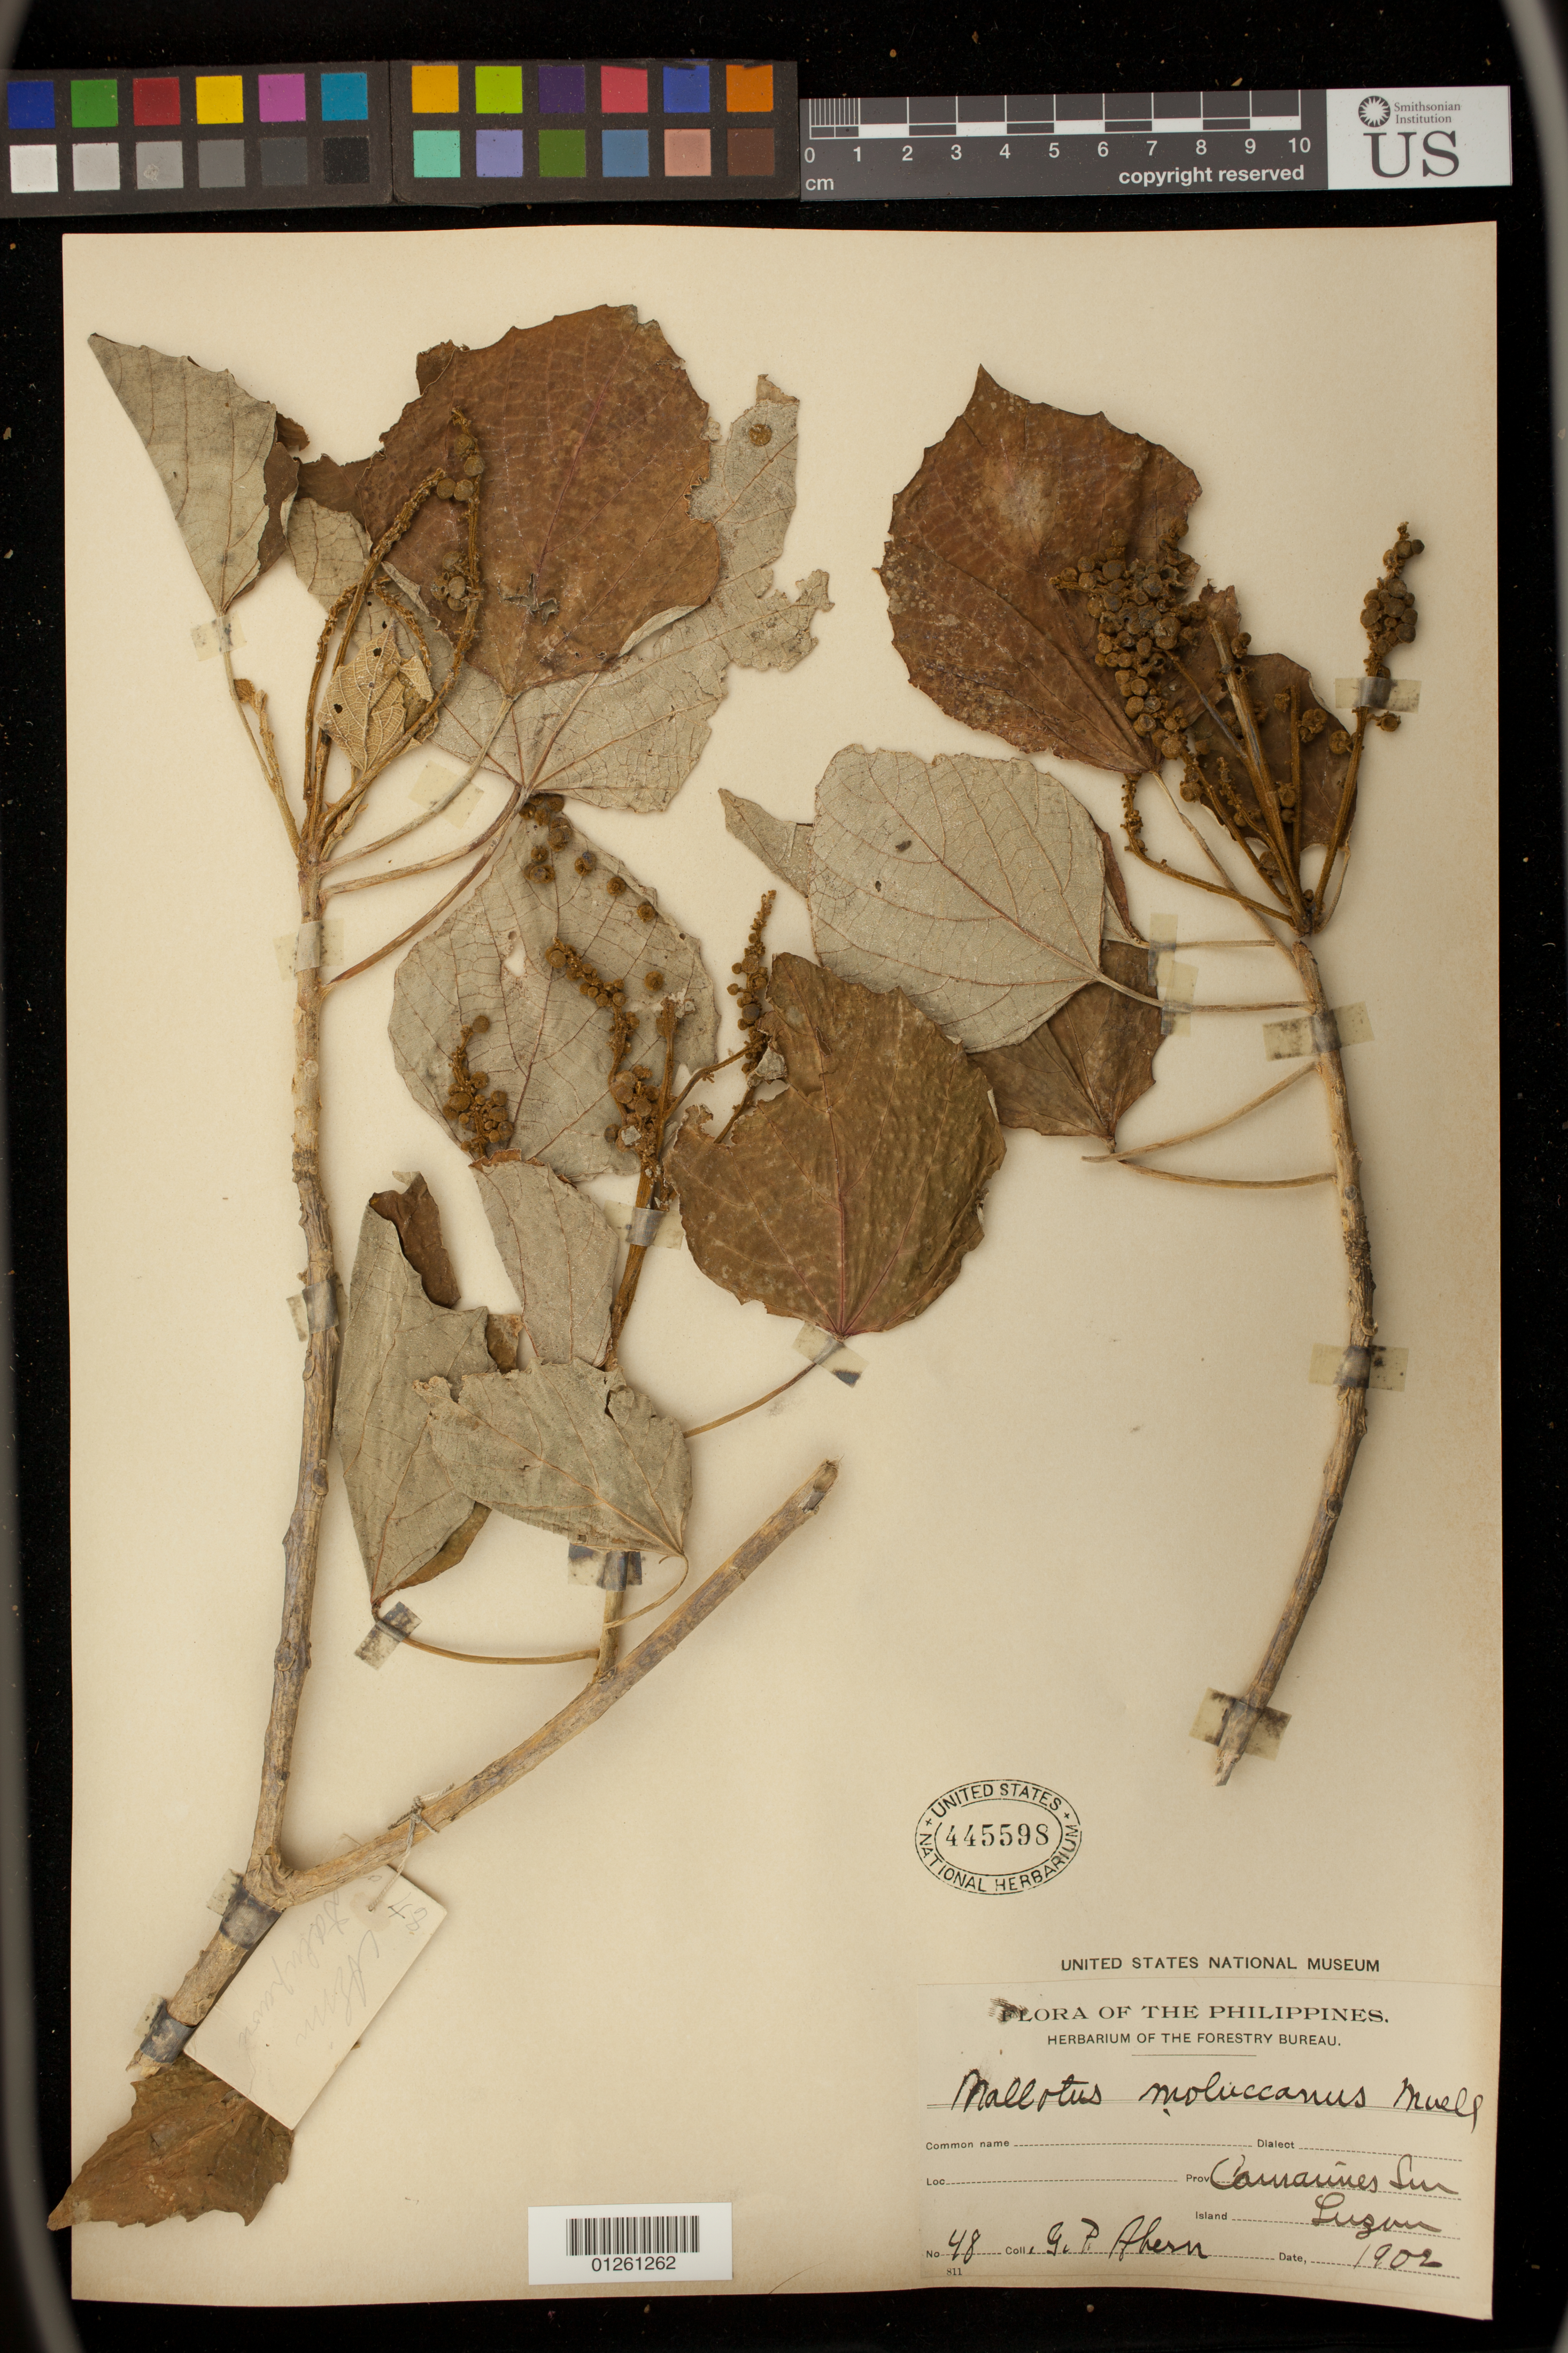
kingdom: Plantae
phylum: Tracheophyta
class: Magnoliopsida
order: Malpighiales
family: Euphorbiaceae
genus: Melanolepis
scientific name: Melanolepis multiglandulosa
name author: (Reinw. ex Blume) Rchb. f. & Zoll.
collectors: G. Ahern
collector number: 48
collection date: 1901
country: Philippines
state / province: Bicol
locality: Camarines Sur, Luzon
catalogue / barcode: US 445598